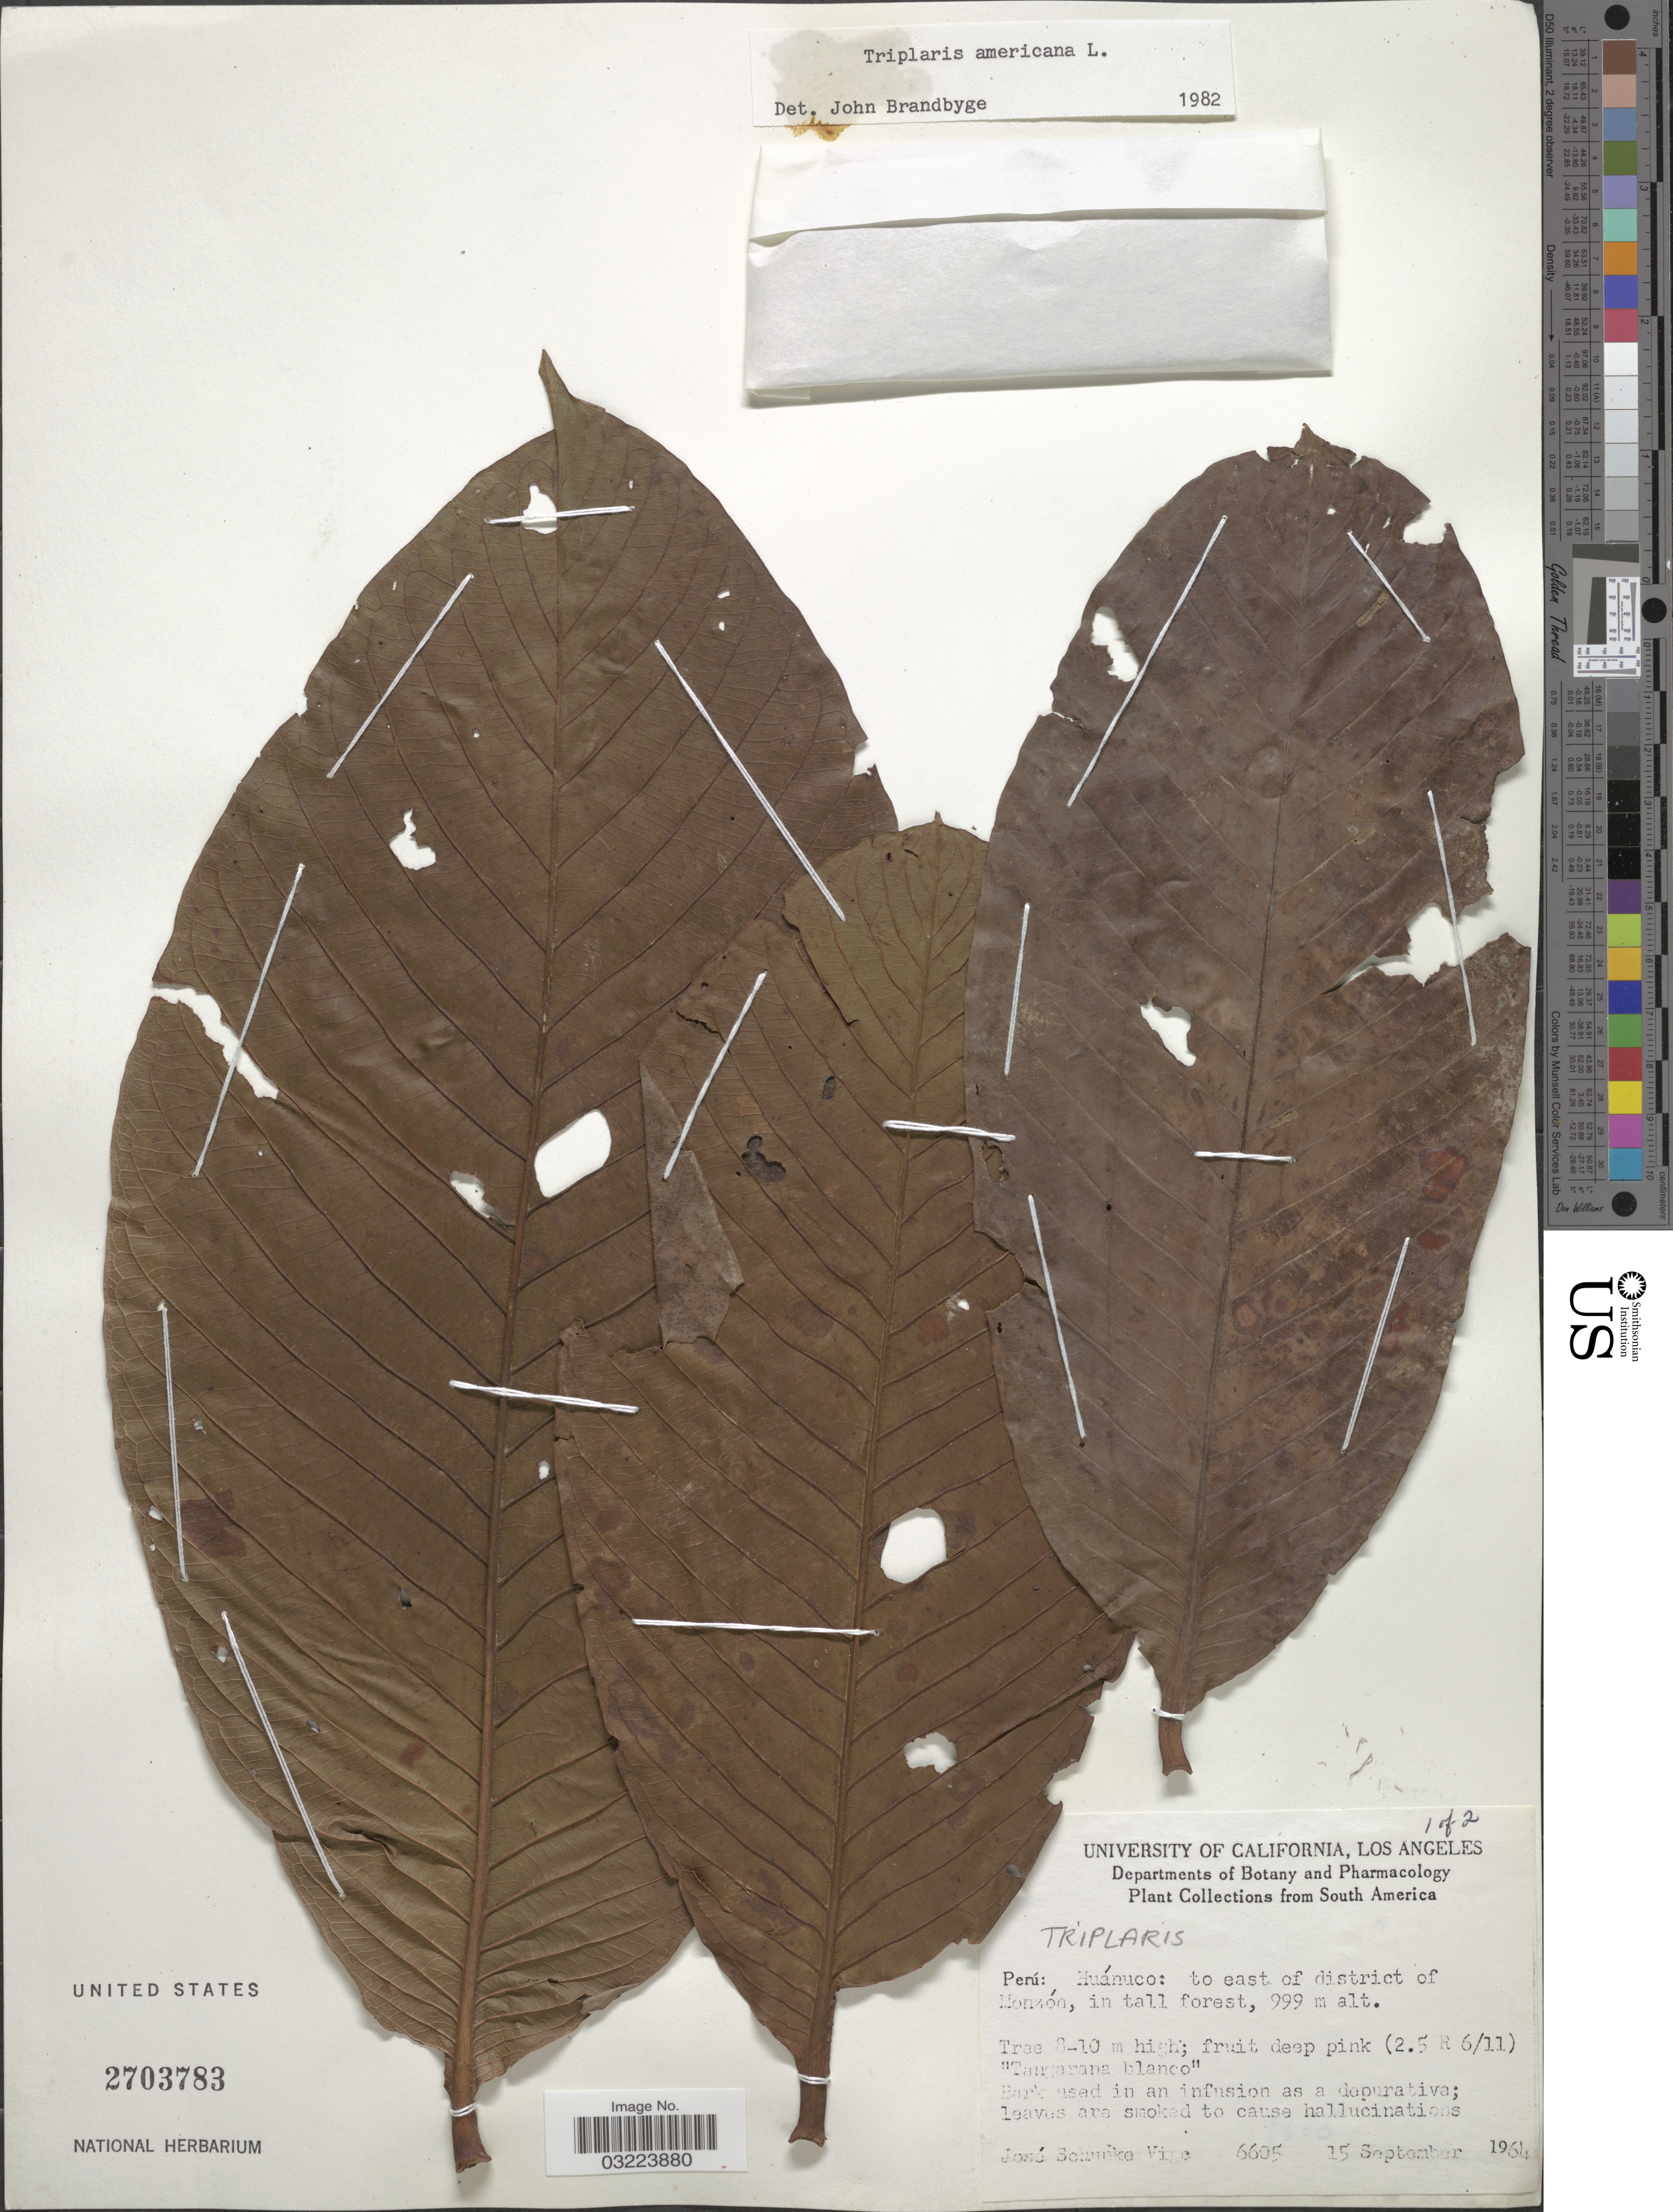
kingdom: Plantae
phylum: Tracheophyta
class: Magnoliopsida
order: Caryophyllales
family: Polygonaceae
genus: Triplaris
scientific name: Triplaris americana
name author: L.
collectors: J. Schunke Vigo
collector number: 6605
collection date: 1964-09-15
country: Peru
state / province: Huánuco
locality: To east of district of Monzón.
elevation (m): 999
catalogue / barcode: US 2703783